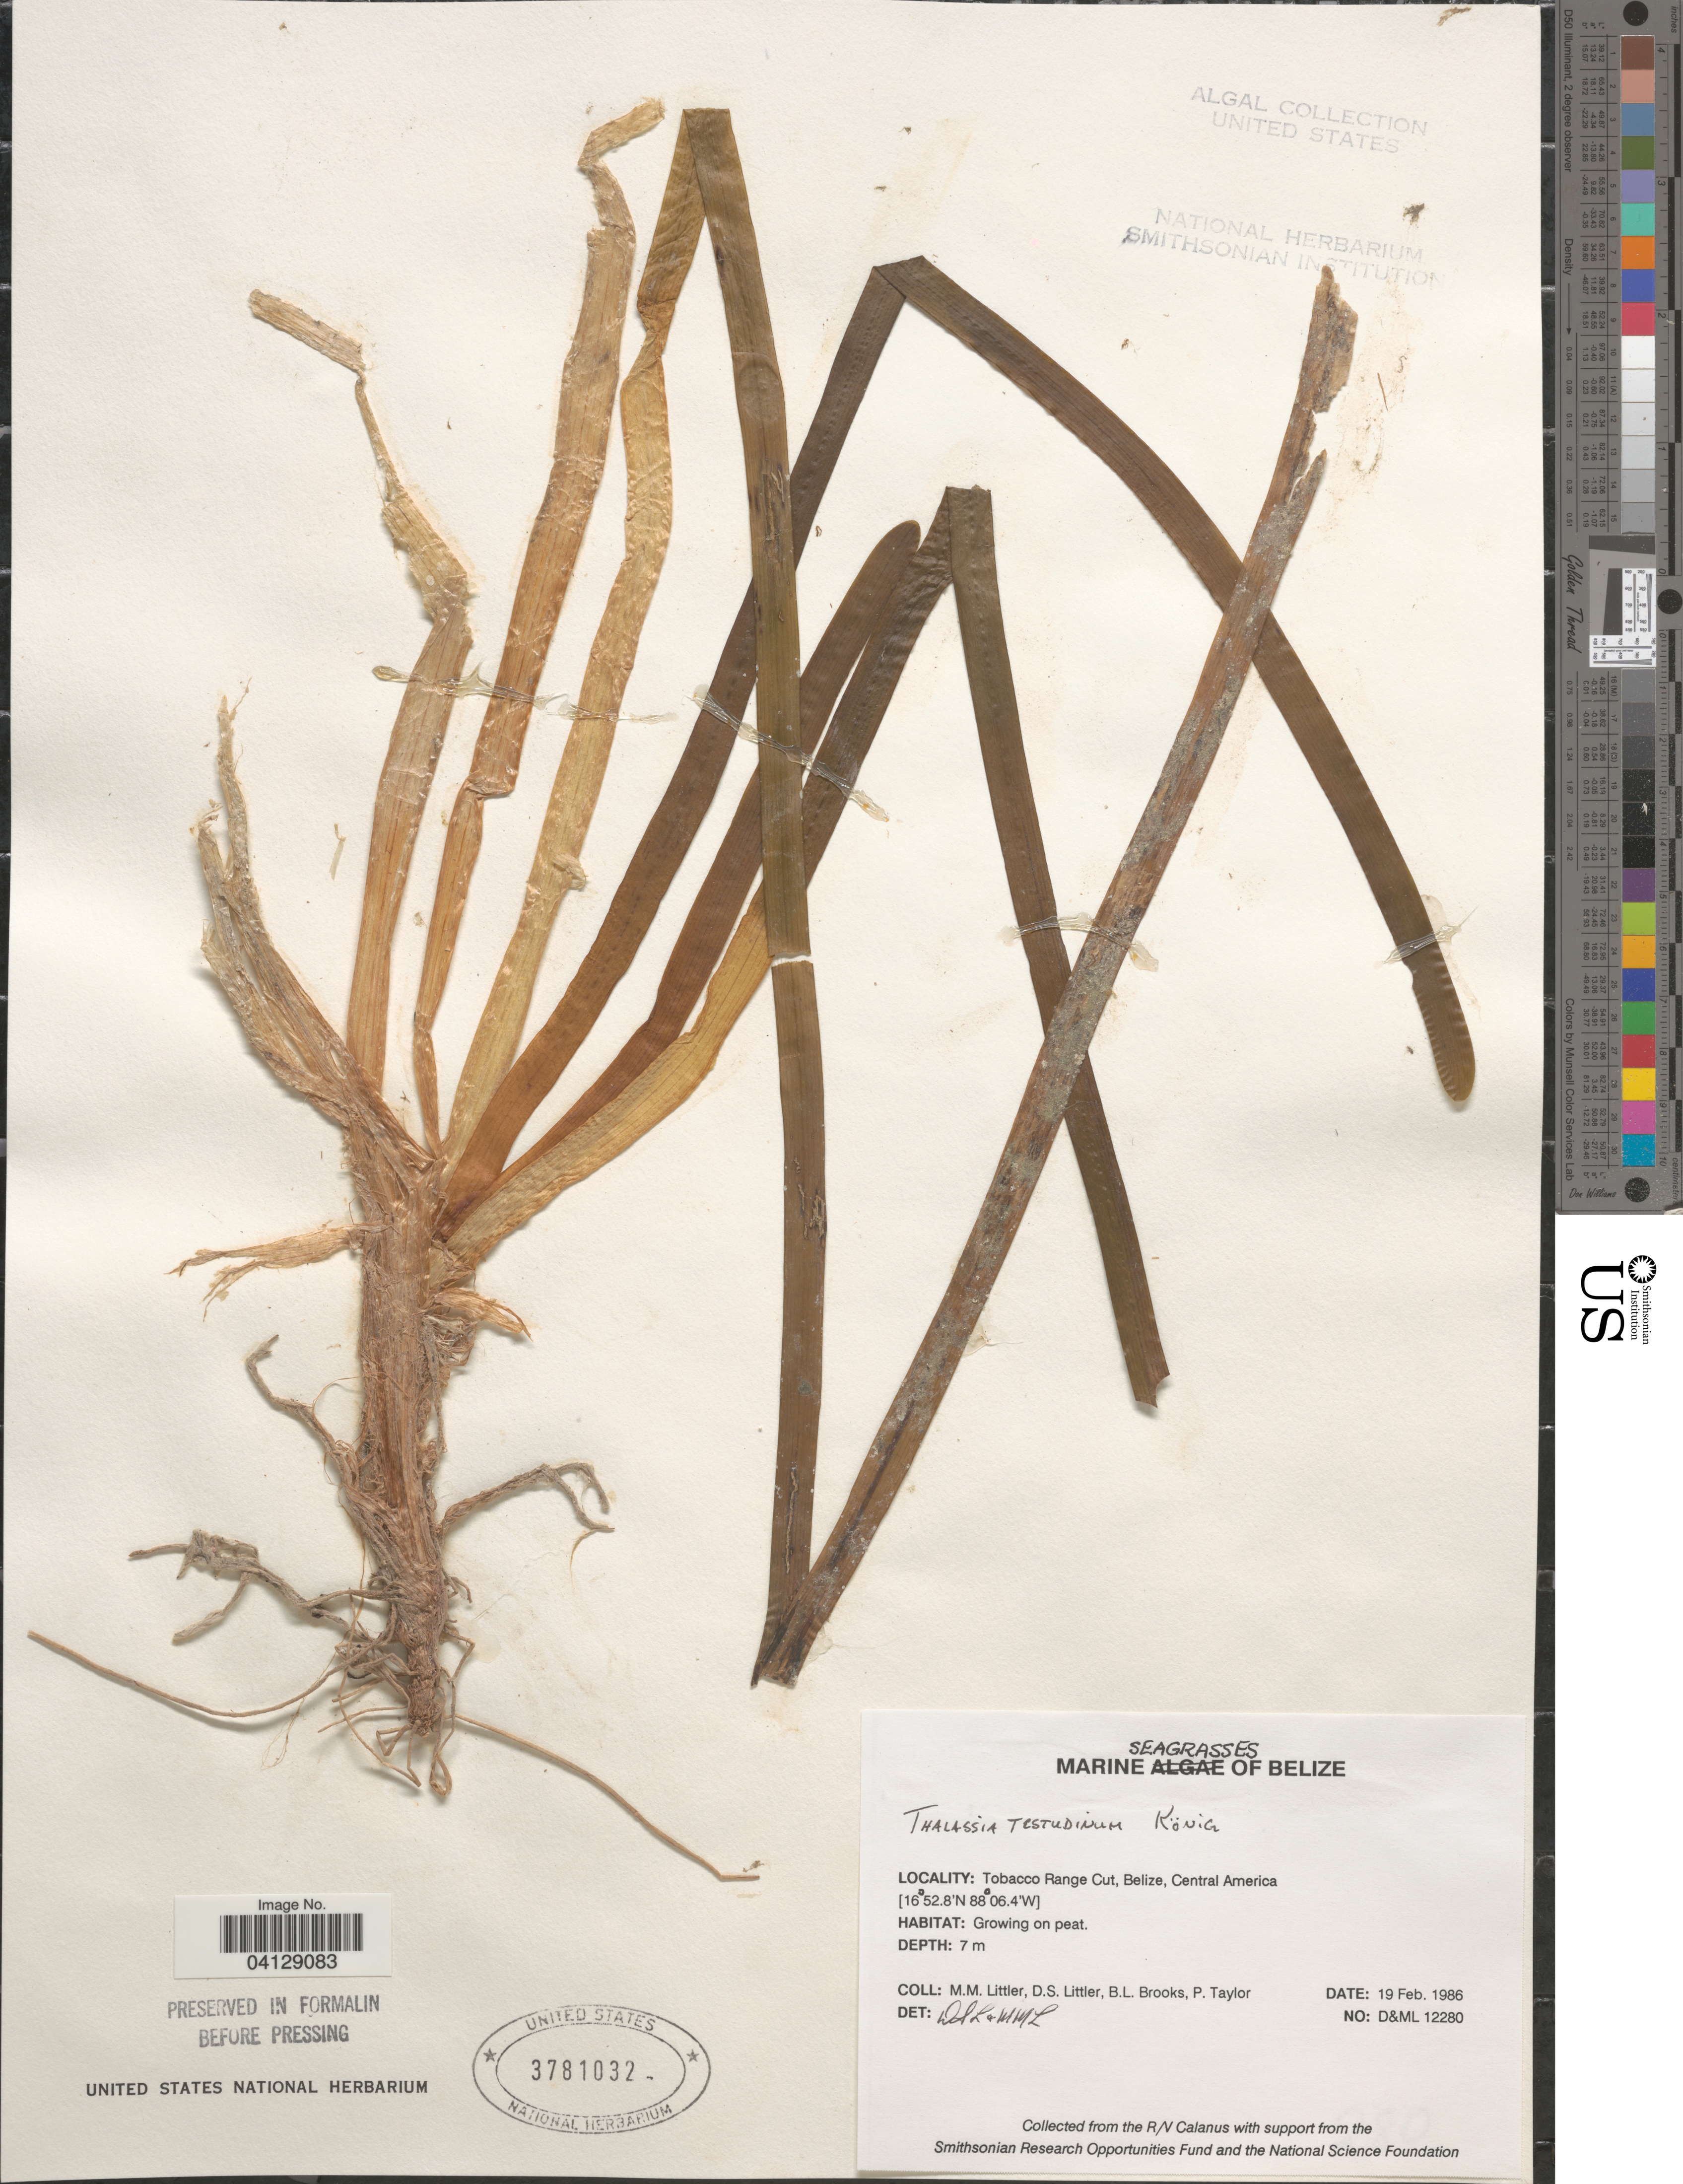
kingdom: Plantae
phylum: Tracheophyta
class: Liliopsida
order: Alismatales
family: Hydrocharitaceae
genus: Thalassia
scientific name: Thalassia testudinum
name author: Banks & Sol. ex K.D. Koenig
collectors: D. S. Littler, B. Brooks & P. Taylor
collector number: D&ML12280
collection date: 1986-02-19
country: Belize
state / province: Belize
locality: Tobacco Range Cut, Central America.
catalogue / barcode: US 3781032